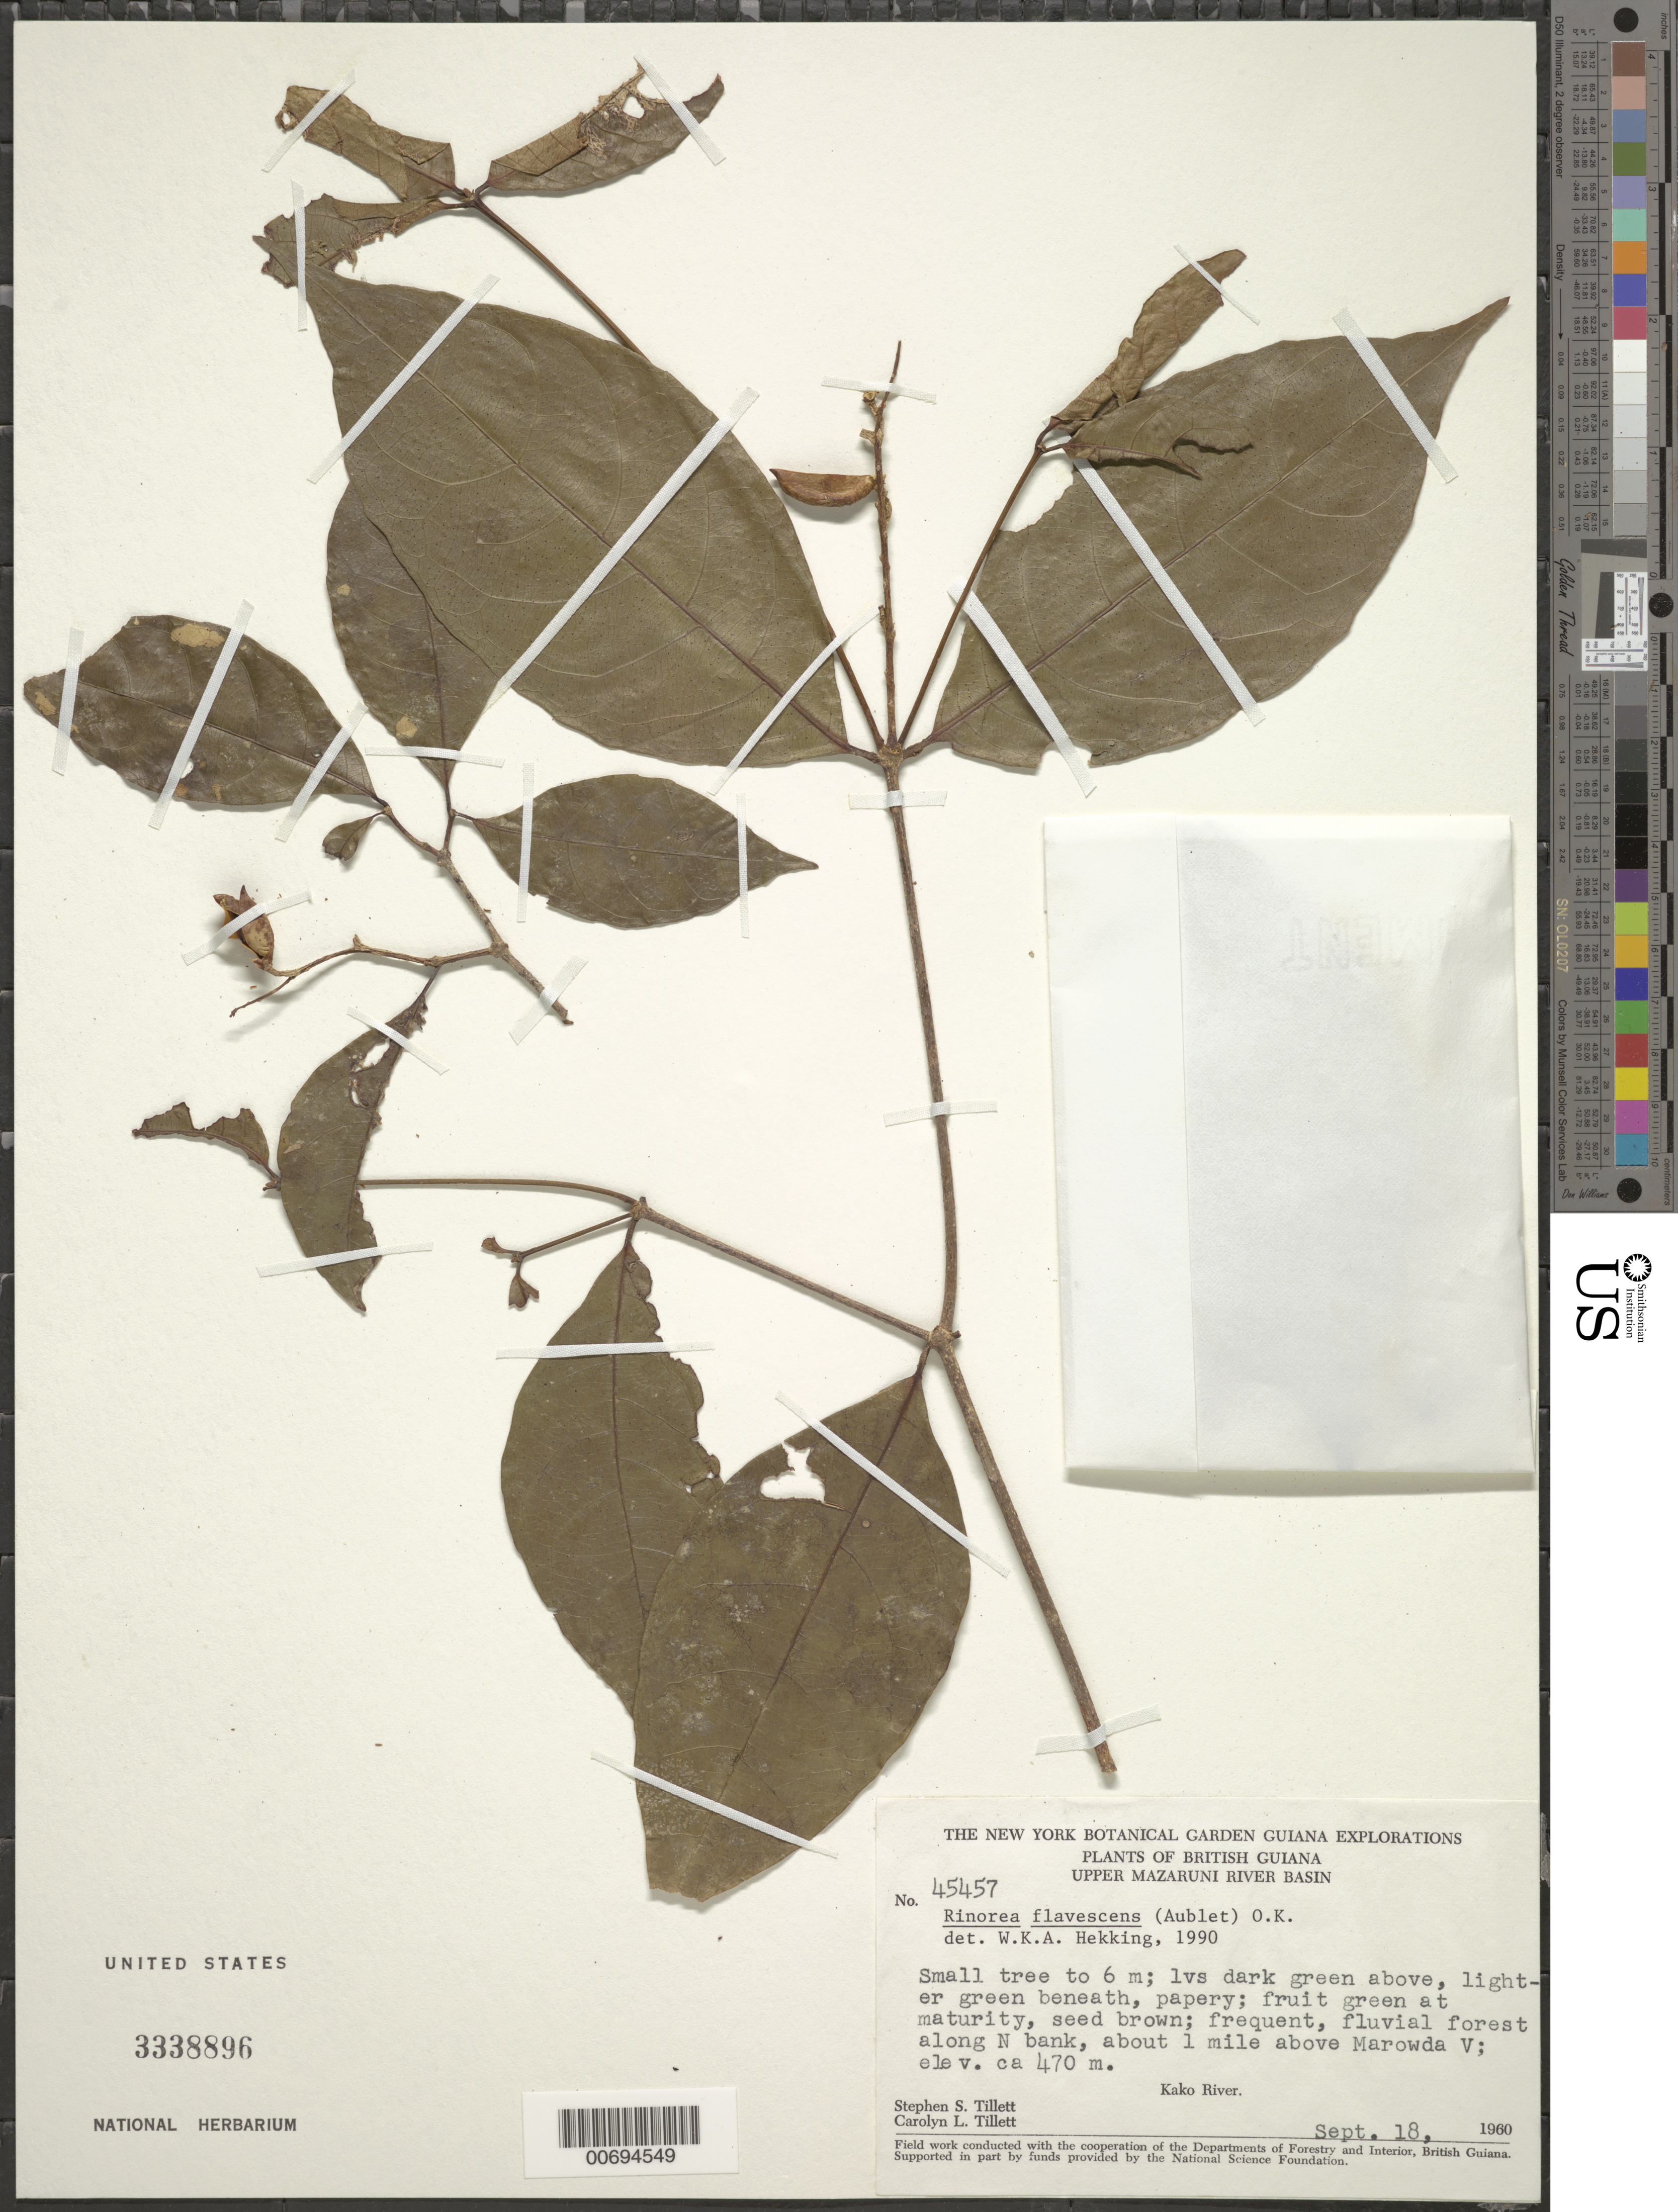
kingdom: Plantae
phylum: Tracheophyta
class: Magnoliopsida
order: Malpighiales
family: Violaceae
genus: Rinorea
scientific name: Rinorea flavescens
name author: (Aubl.) Kuntze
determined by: Hekking, W. H. A.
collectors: S. S. Tillett, C. L. Tillett & R. Boyan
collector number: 45457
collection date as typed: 18-Sep-60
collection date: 1960-09-18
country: Guyana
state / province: Cuyuni-Mazaruni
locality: Kako R., about 1 mi. above Marowda V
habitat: Fluvial forest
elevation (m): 470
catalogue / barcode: US 3338896